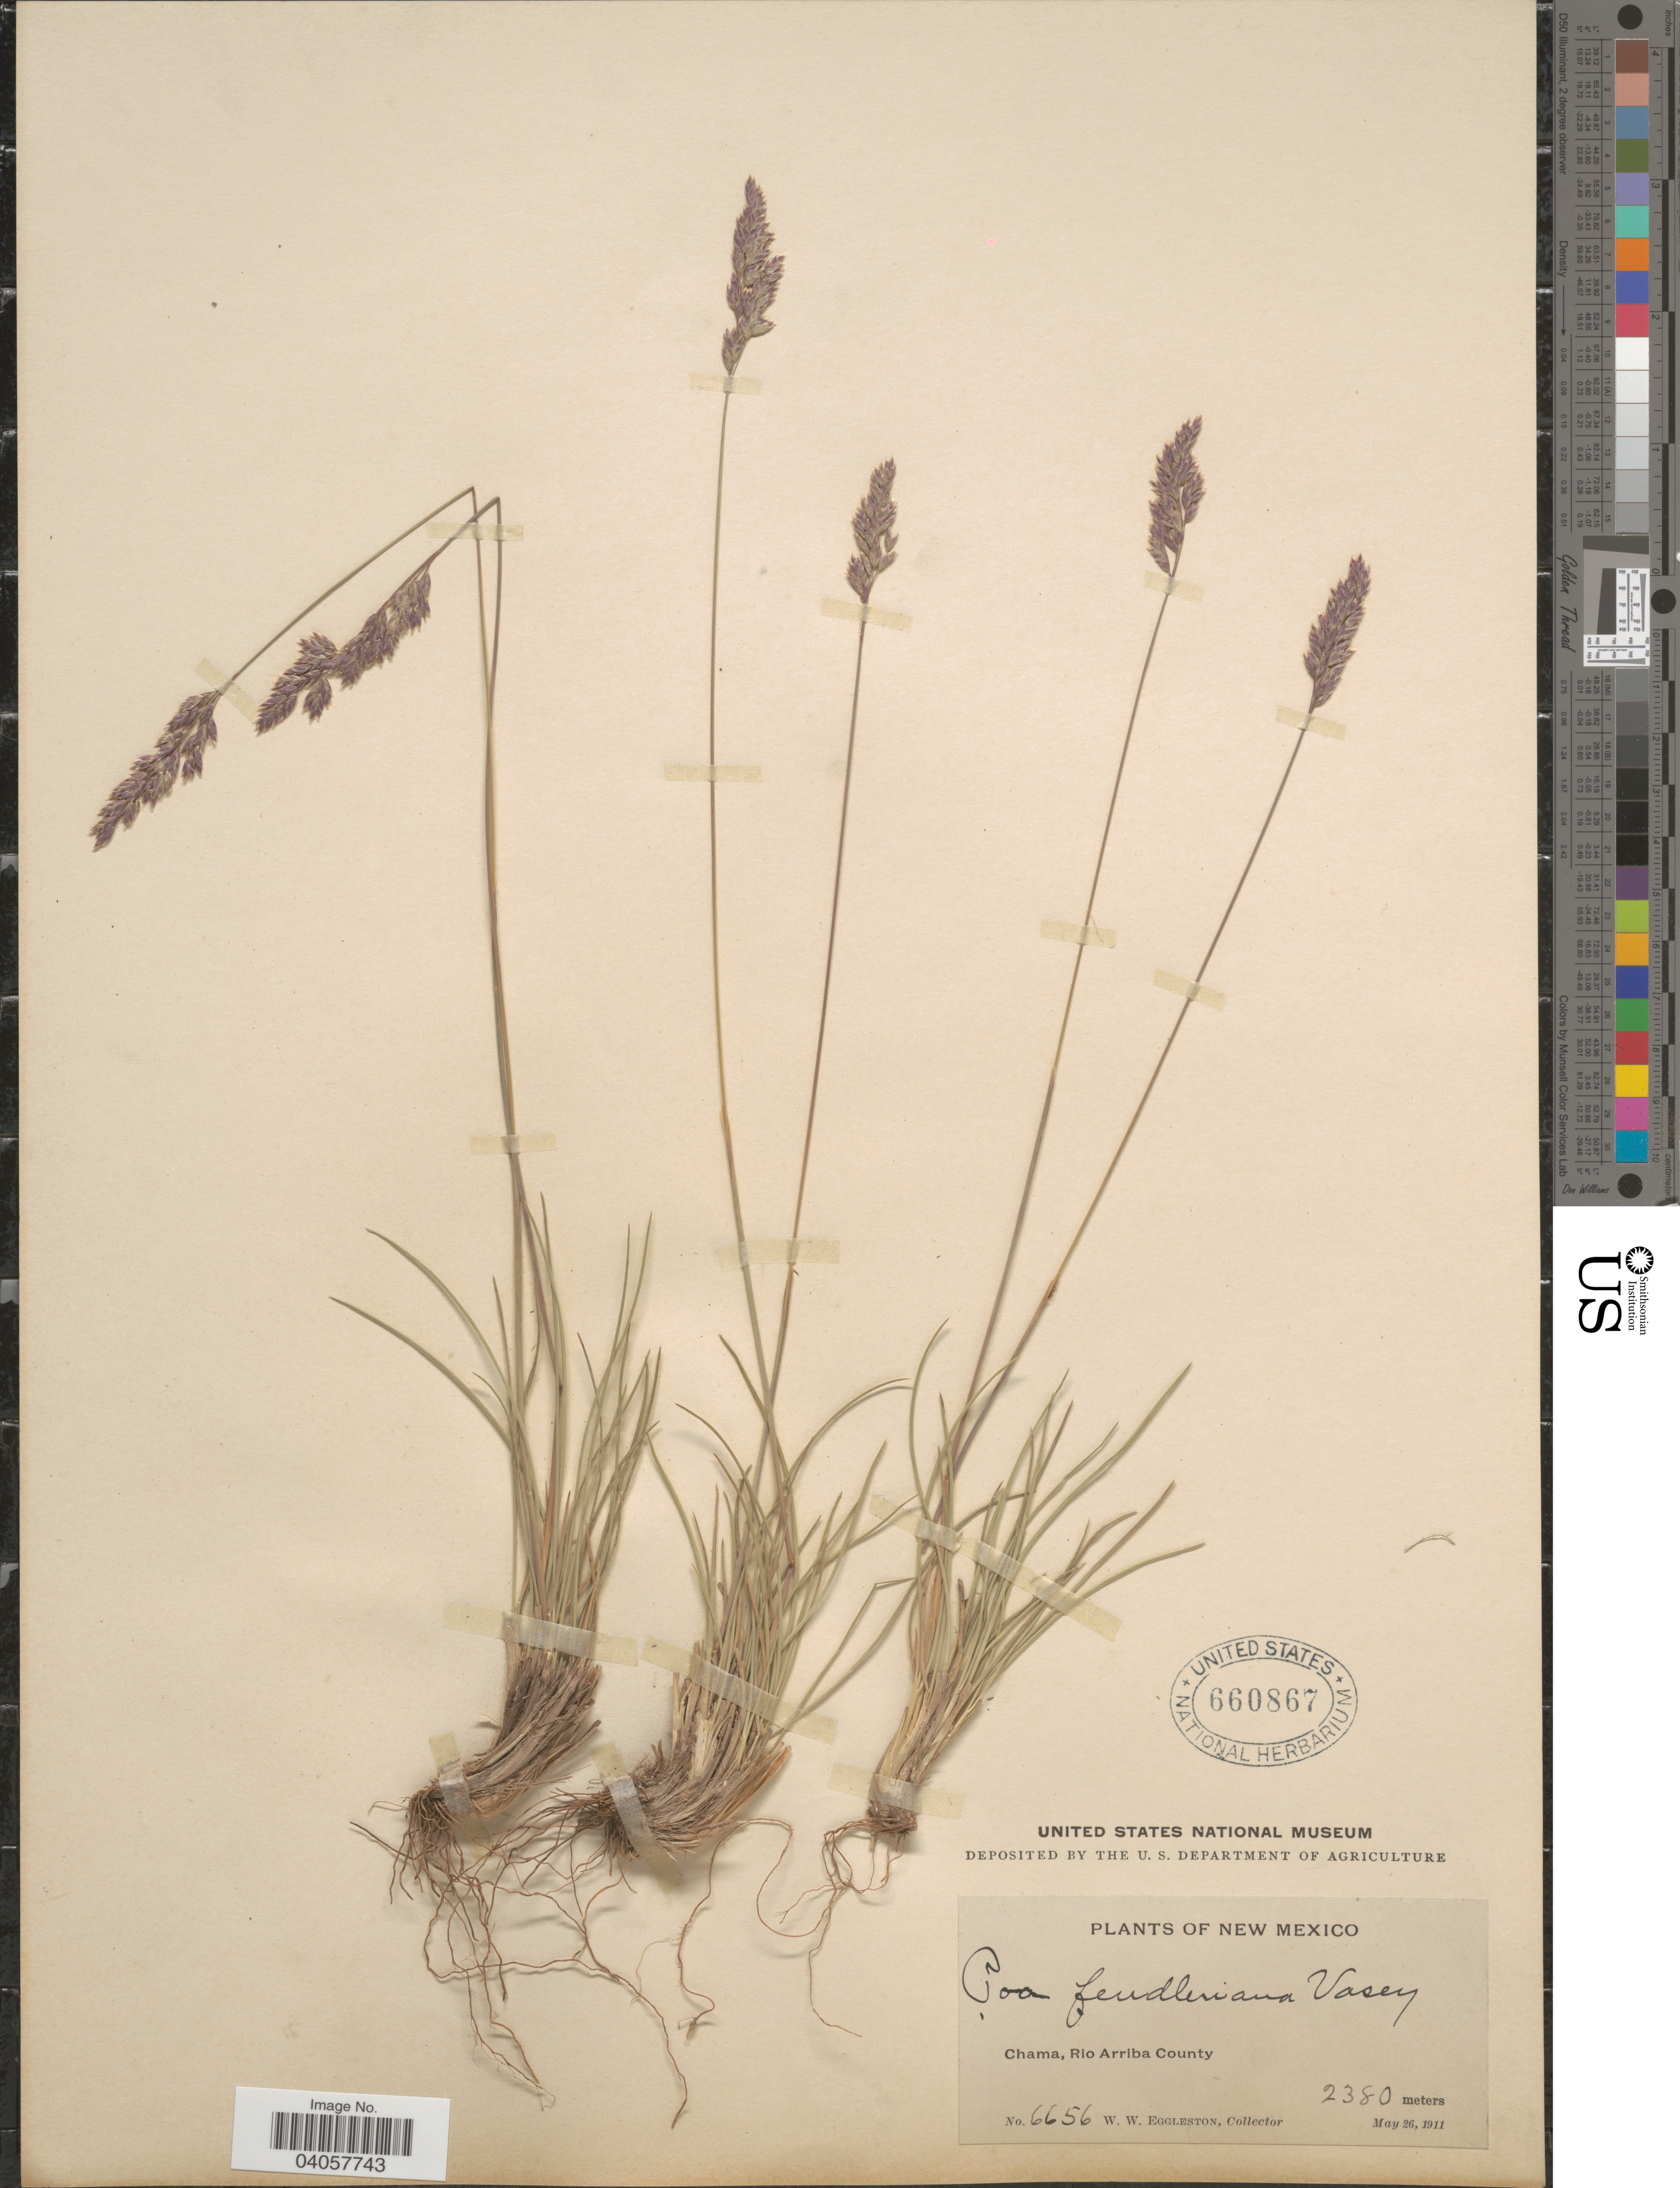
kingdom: Plantae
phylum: Tracheophyta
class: Liliopsida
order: Poales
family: Poaceae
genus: Poa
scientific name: Poa fendleriana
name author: (Steud.) Vasey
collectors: W. W. Eggleston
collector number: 6656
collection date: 1911-05-26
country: United States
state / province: New Mexico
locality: Chama, Rio Arriba County.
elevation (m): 2380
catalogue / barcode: US 660867